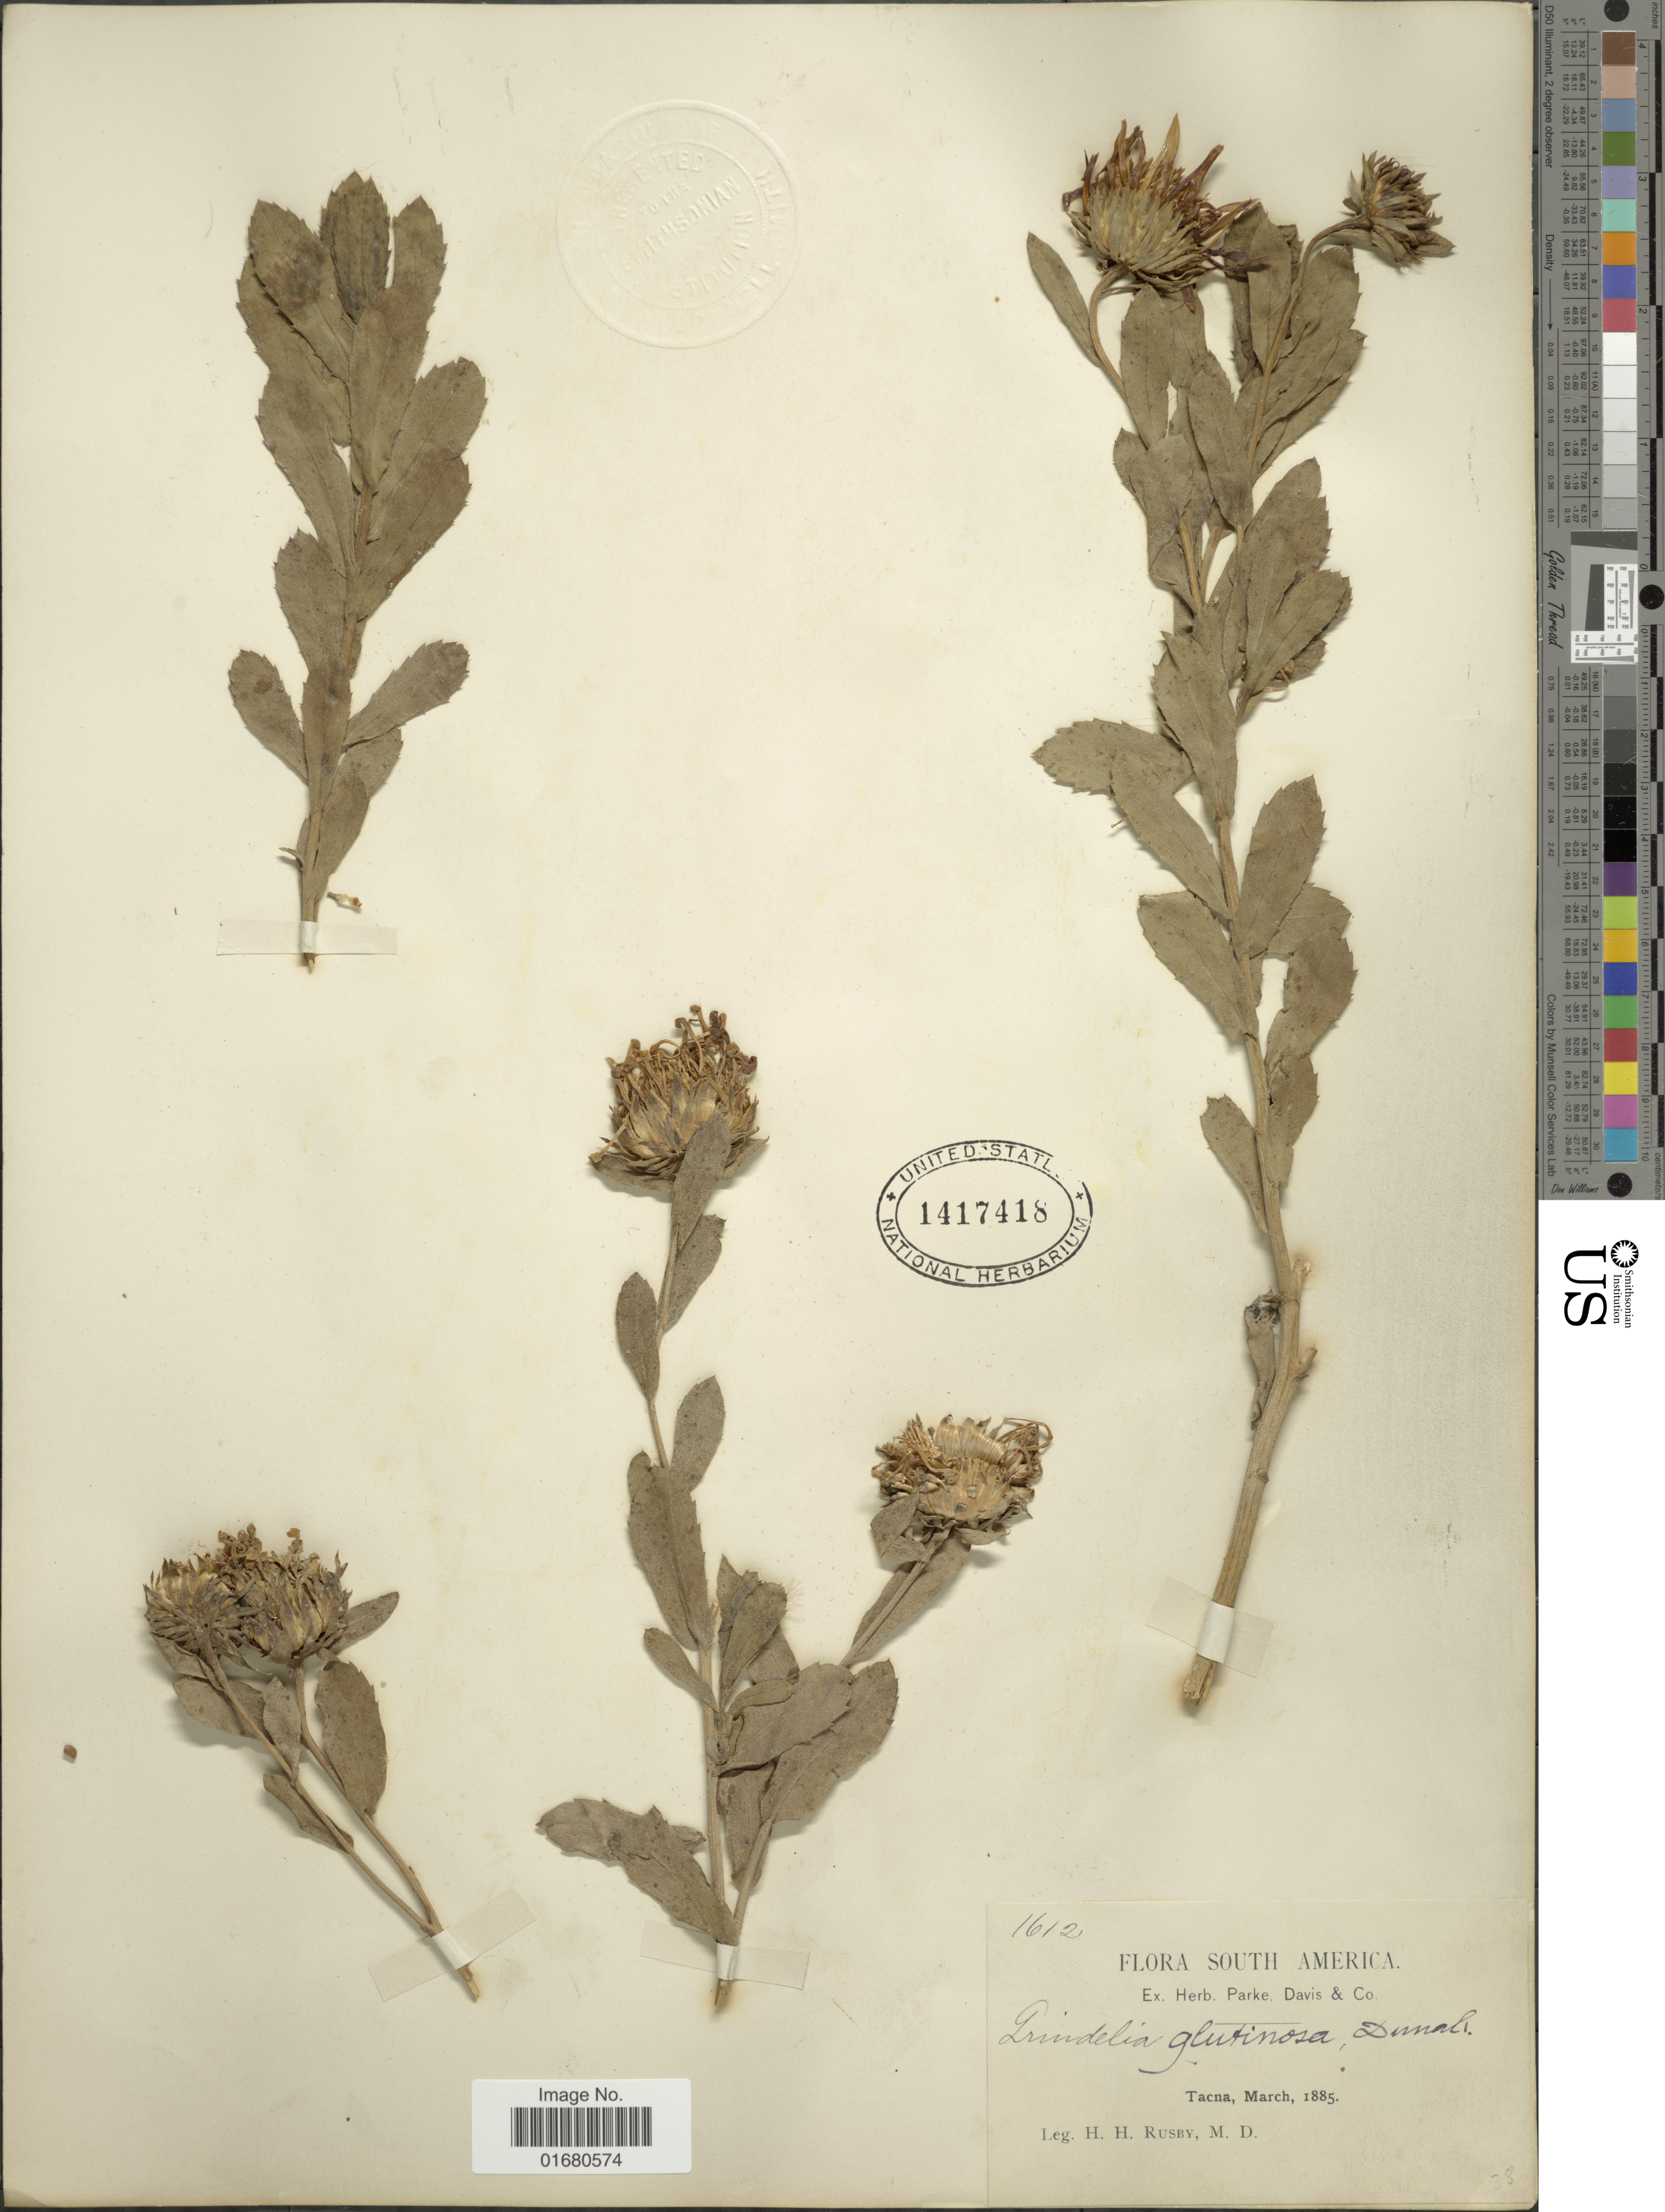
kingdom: Plantae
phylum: Tracheophyta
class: Magnoliopsida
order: Asterales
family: Asteraceae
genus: Grindelia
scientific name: Grindelia glutinosa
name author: (Cav.) Dunal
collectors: H. H. Rusby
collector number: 1612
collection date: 1885-03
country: Peru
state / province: Tacna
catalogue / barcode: US 1417418